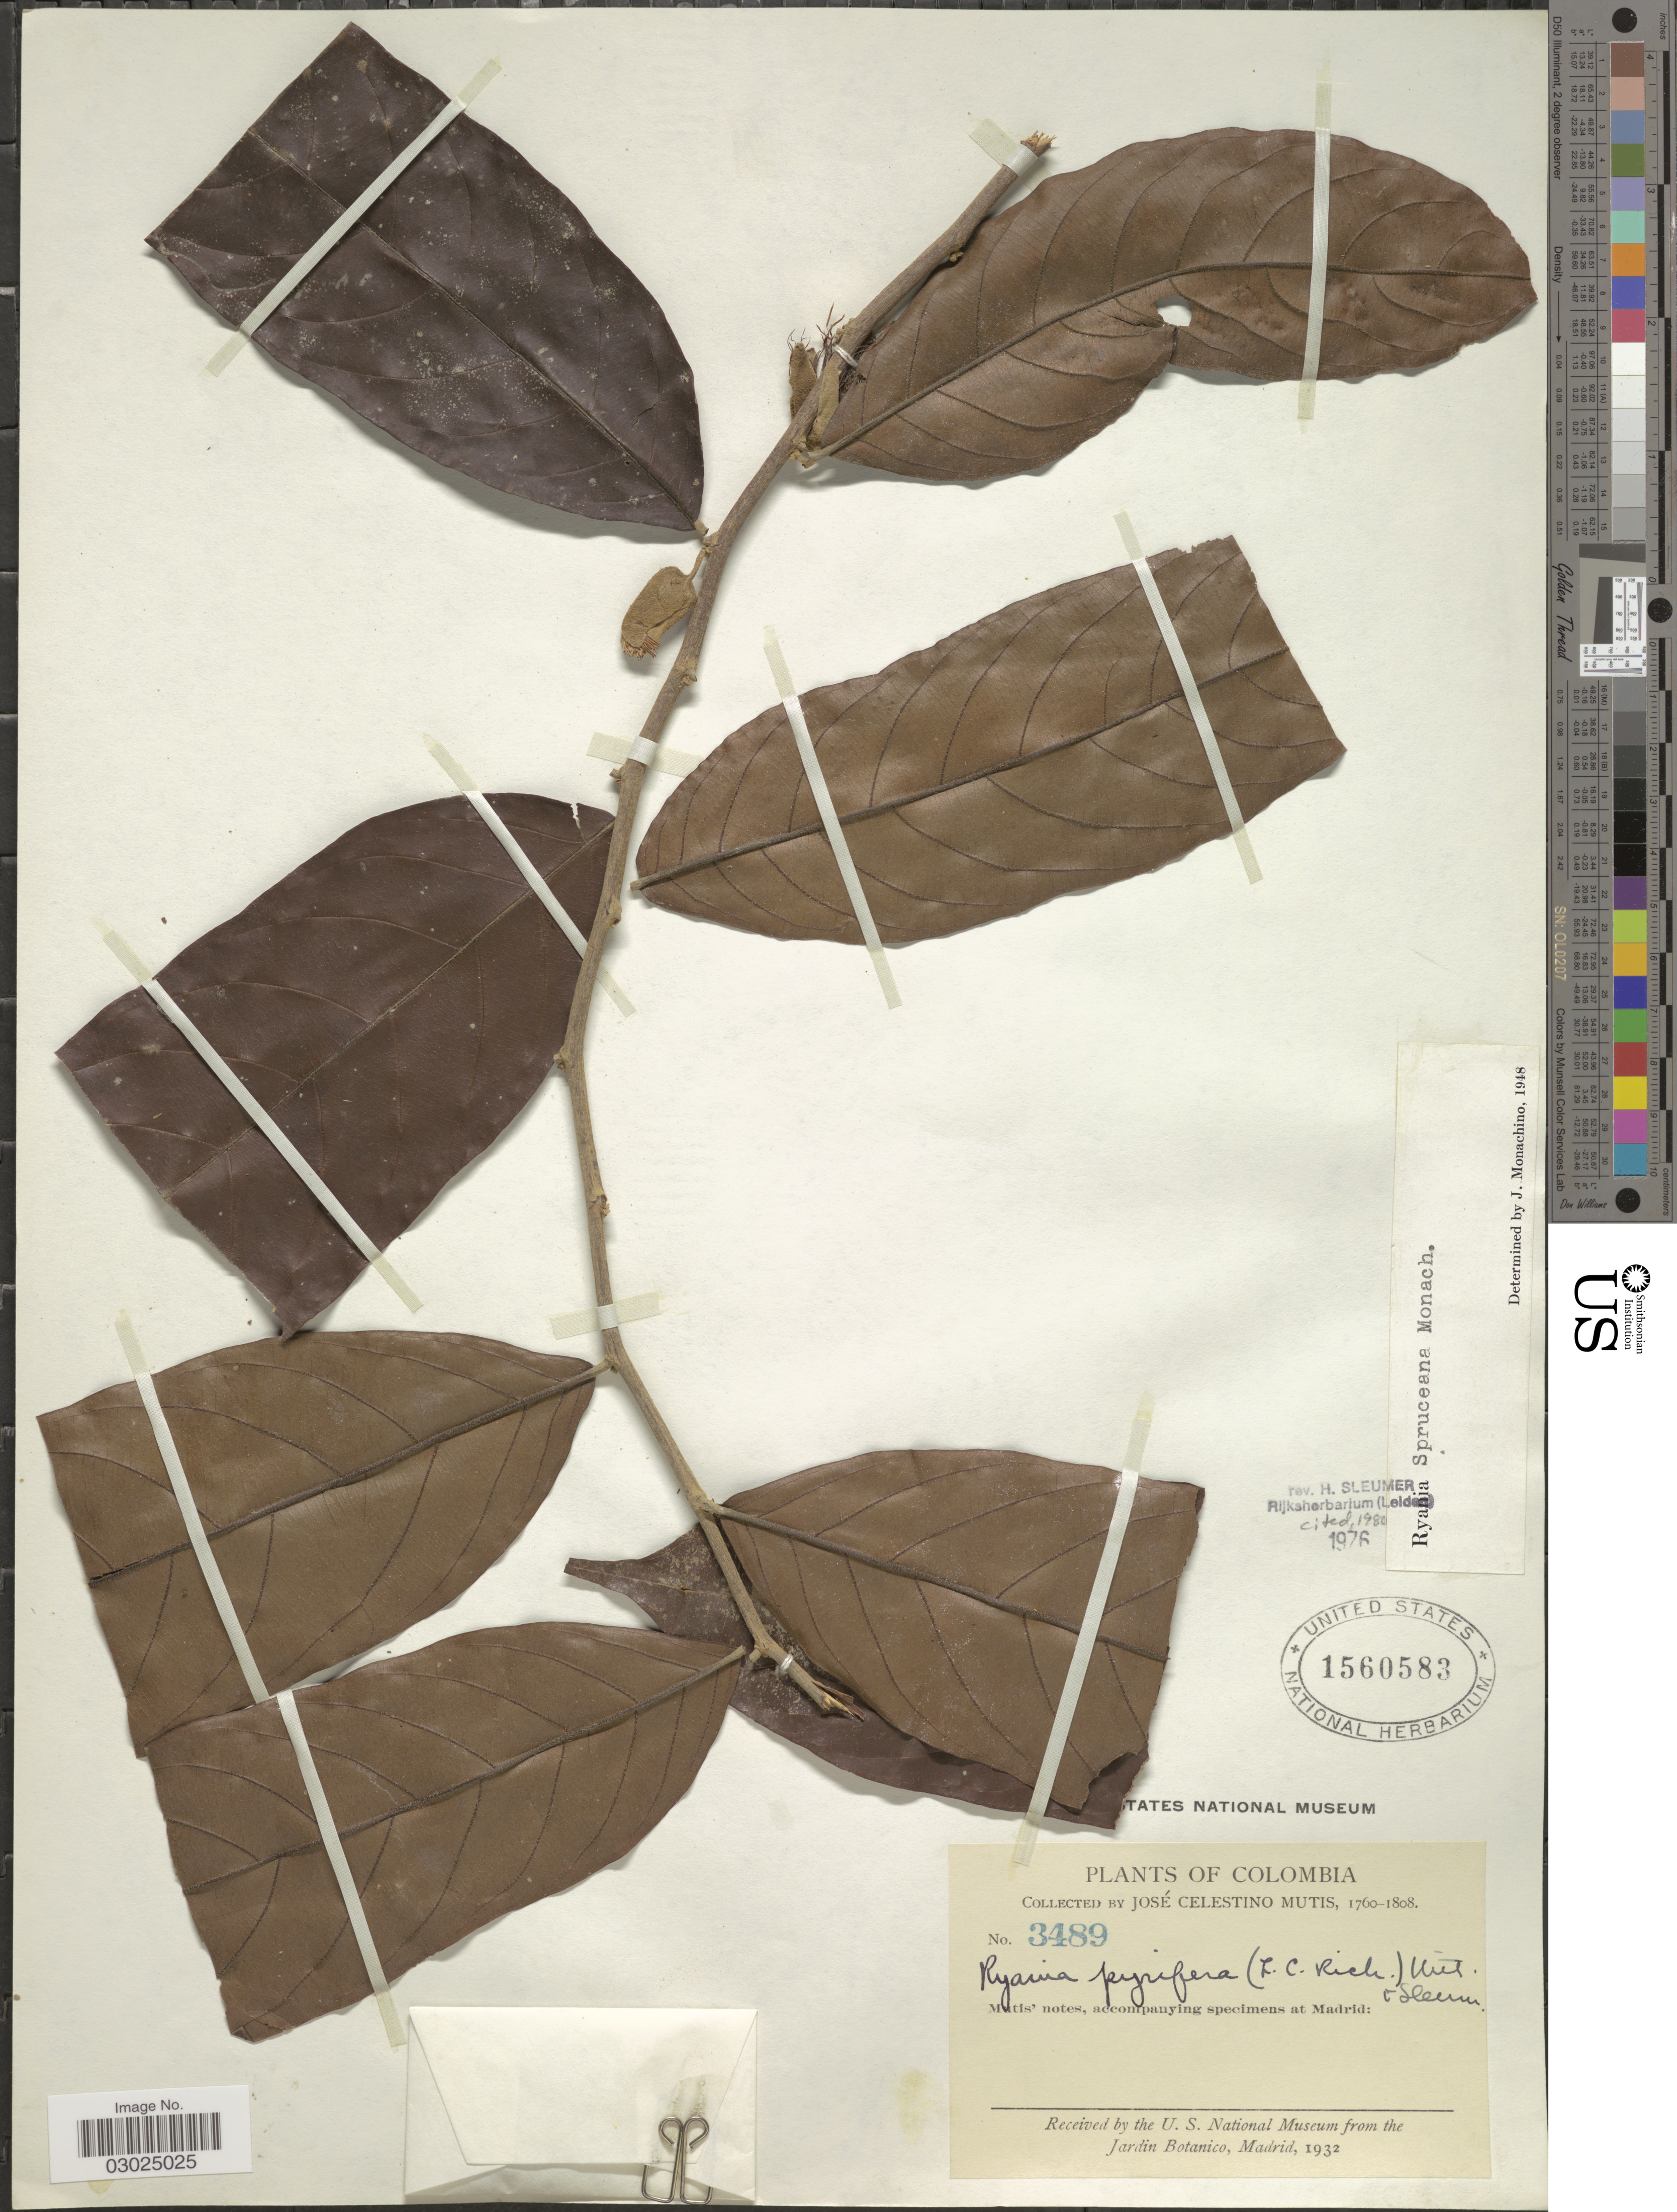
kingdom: Plantae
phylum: Tracheophyta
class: Magnoliopsida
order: Malpighiales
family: Salicaceae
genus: Ryania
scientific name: Ryania spruceana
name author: Monach.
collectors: J. C. B. Mutis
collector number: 3489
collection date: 1760/1808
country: Colombia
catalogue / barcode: US 1560583